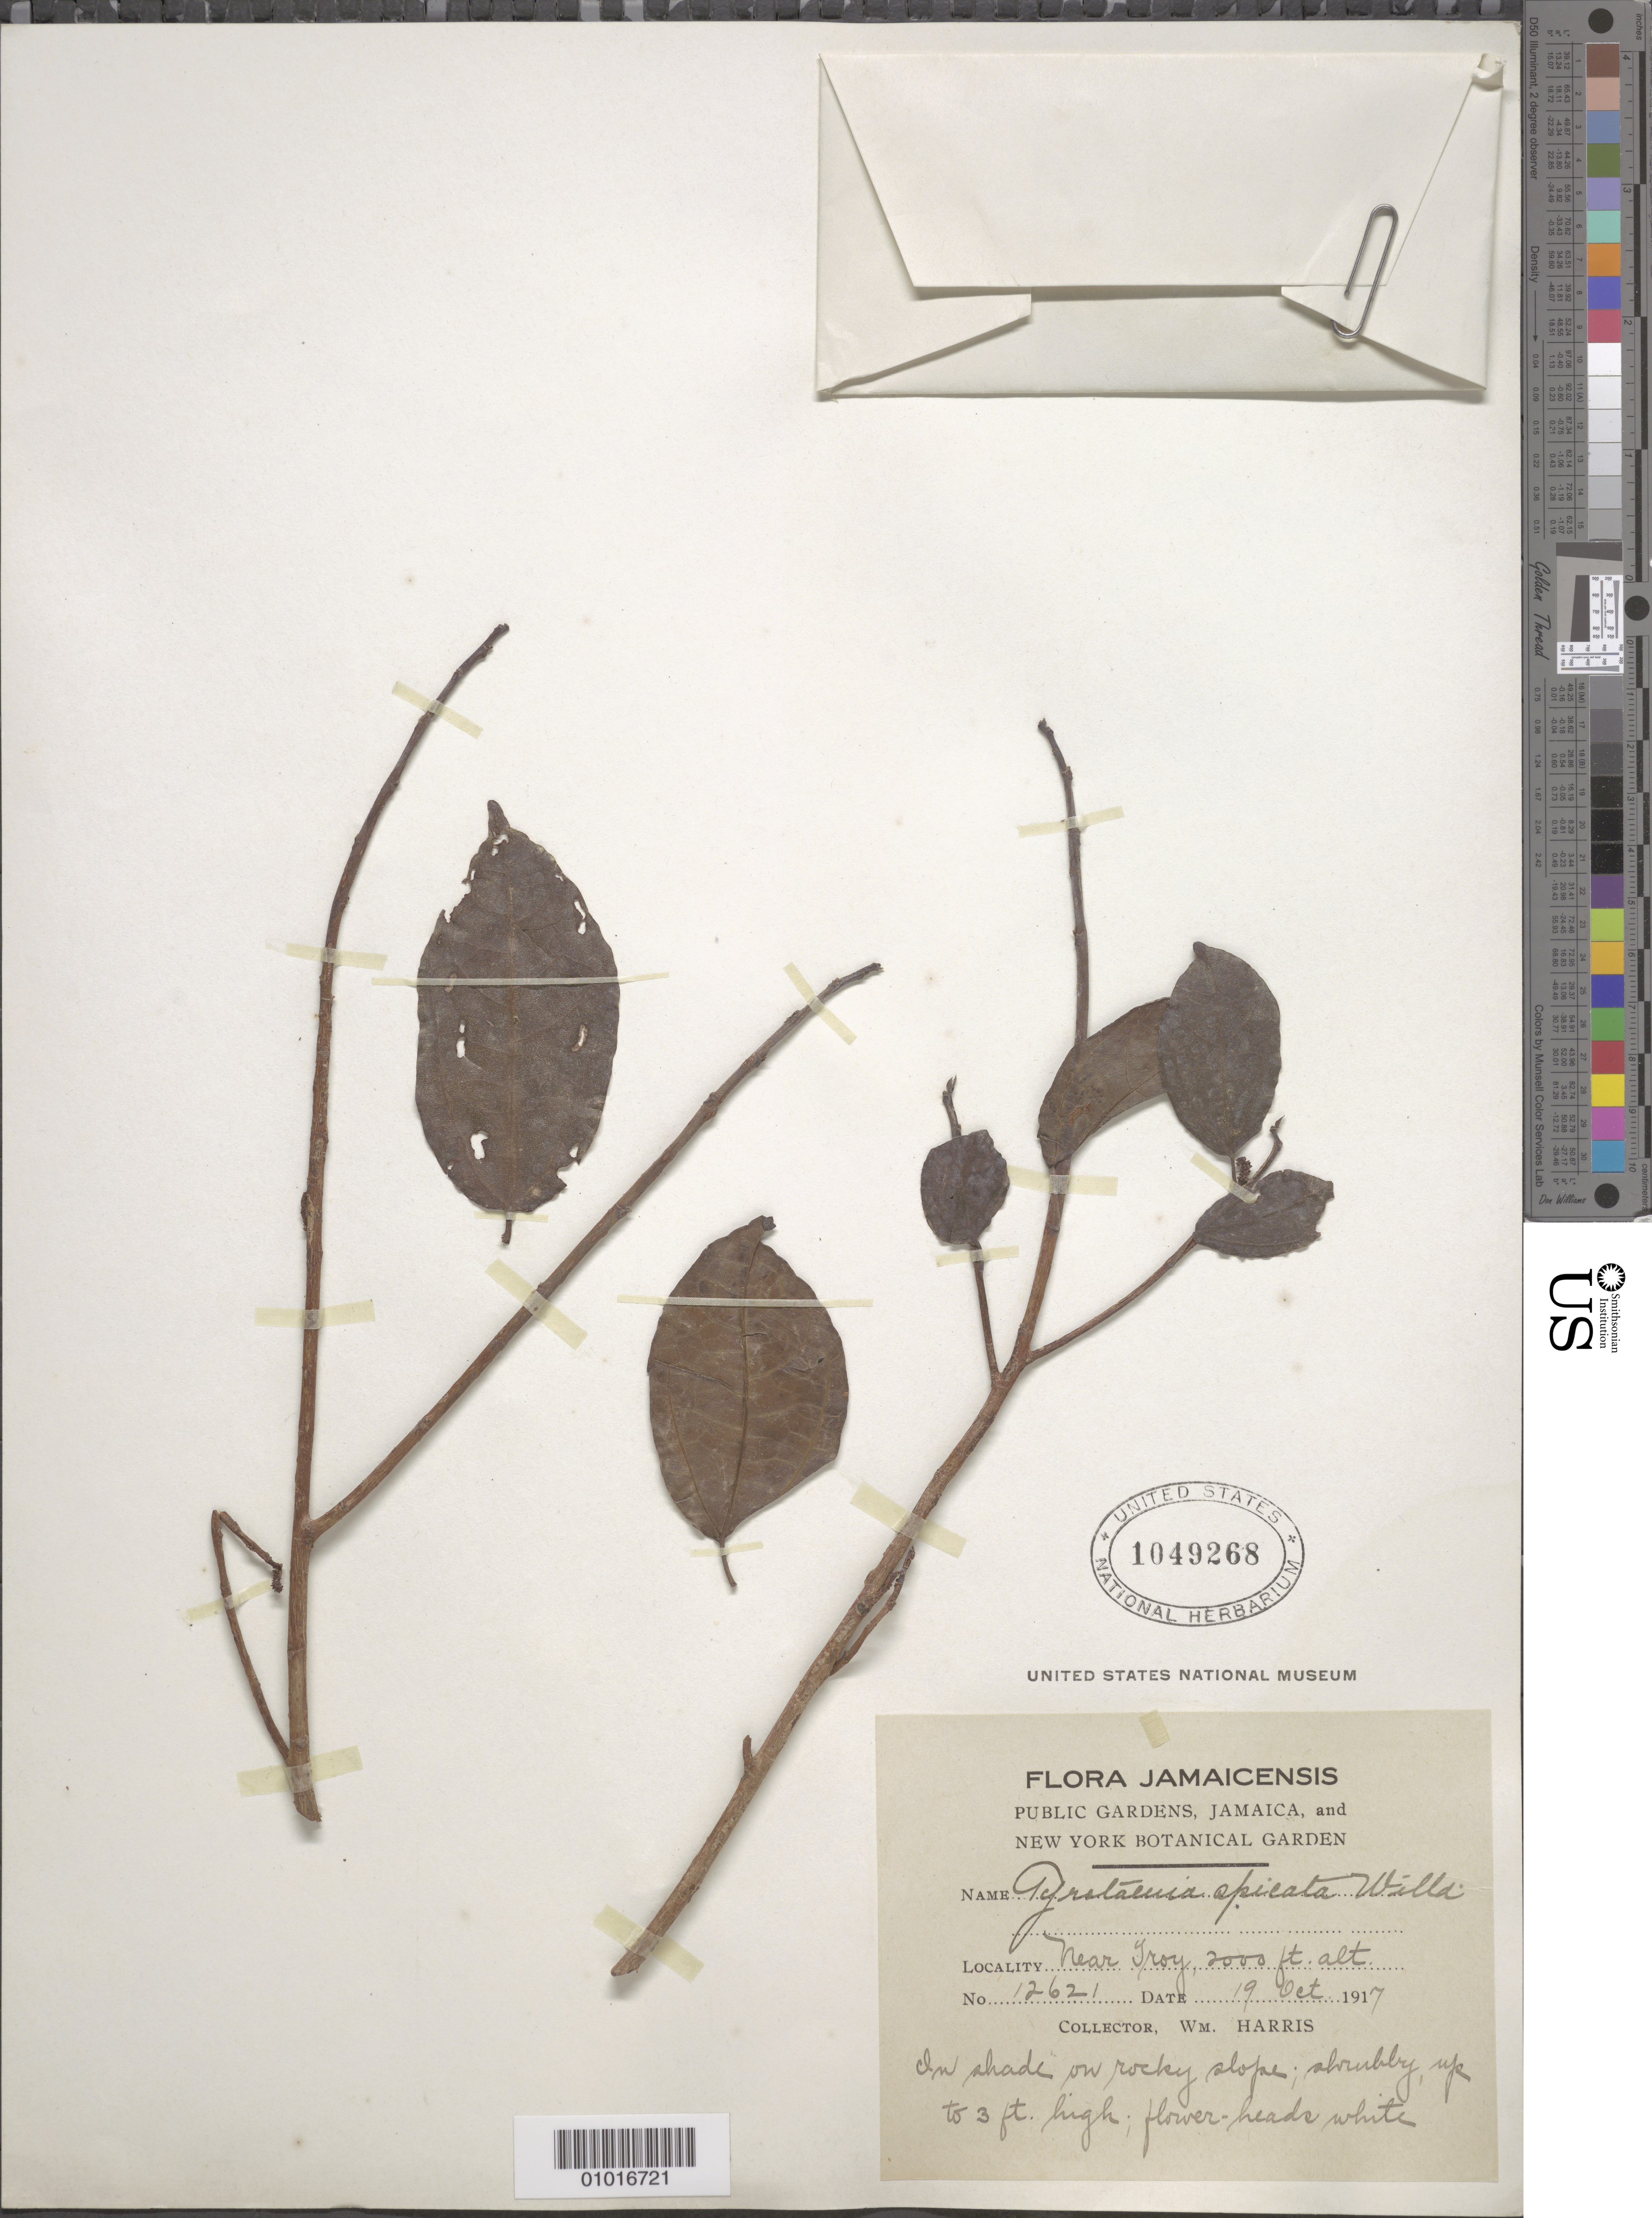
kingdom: Plantae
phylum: Tracheophyta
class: Magnoliopsida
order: Rosales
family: Urticaceae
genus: Gyrotaenia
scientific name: Gyrotaenia spicata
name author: (Wedd.) Wedd.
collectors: W. Harris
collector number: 12621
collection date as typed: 19 Oct 1917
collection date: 1917-10-19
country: Jamaica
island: Jamaica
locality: Near Groy.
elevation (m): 610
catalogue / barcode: US 1049268